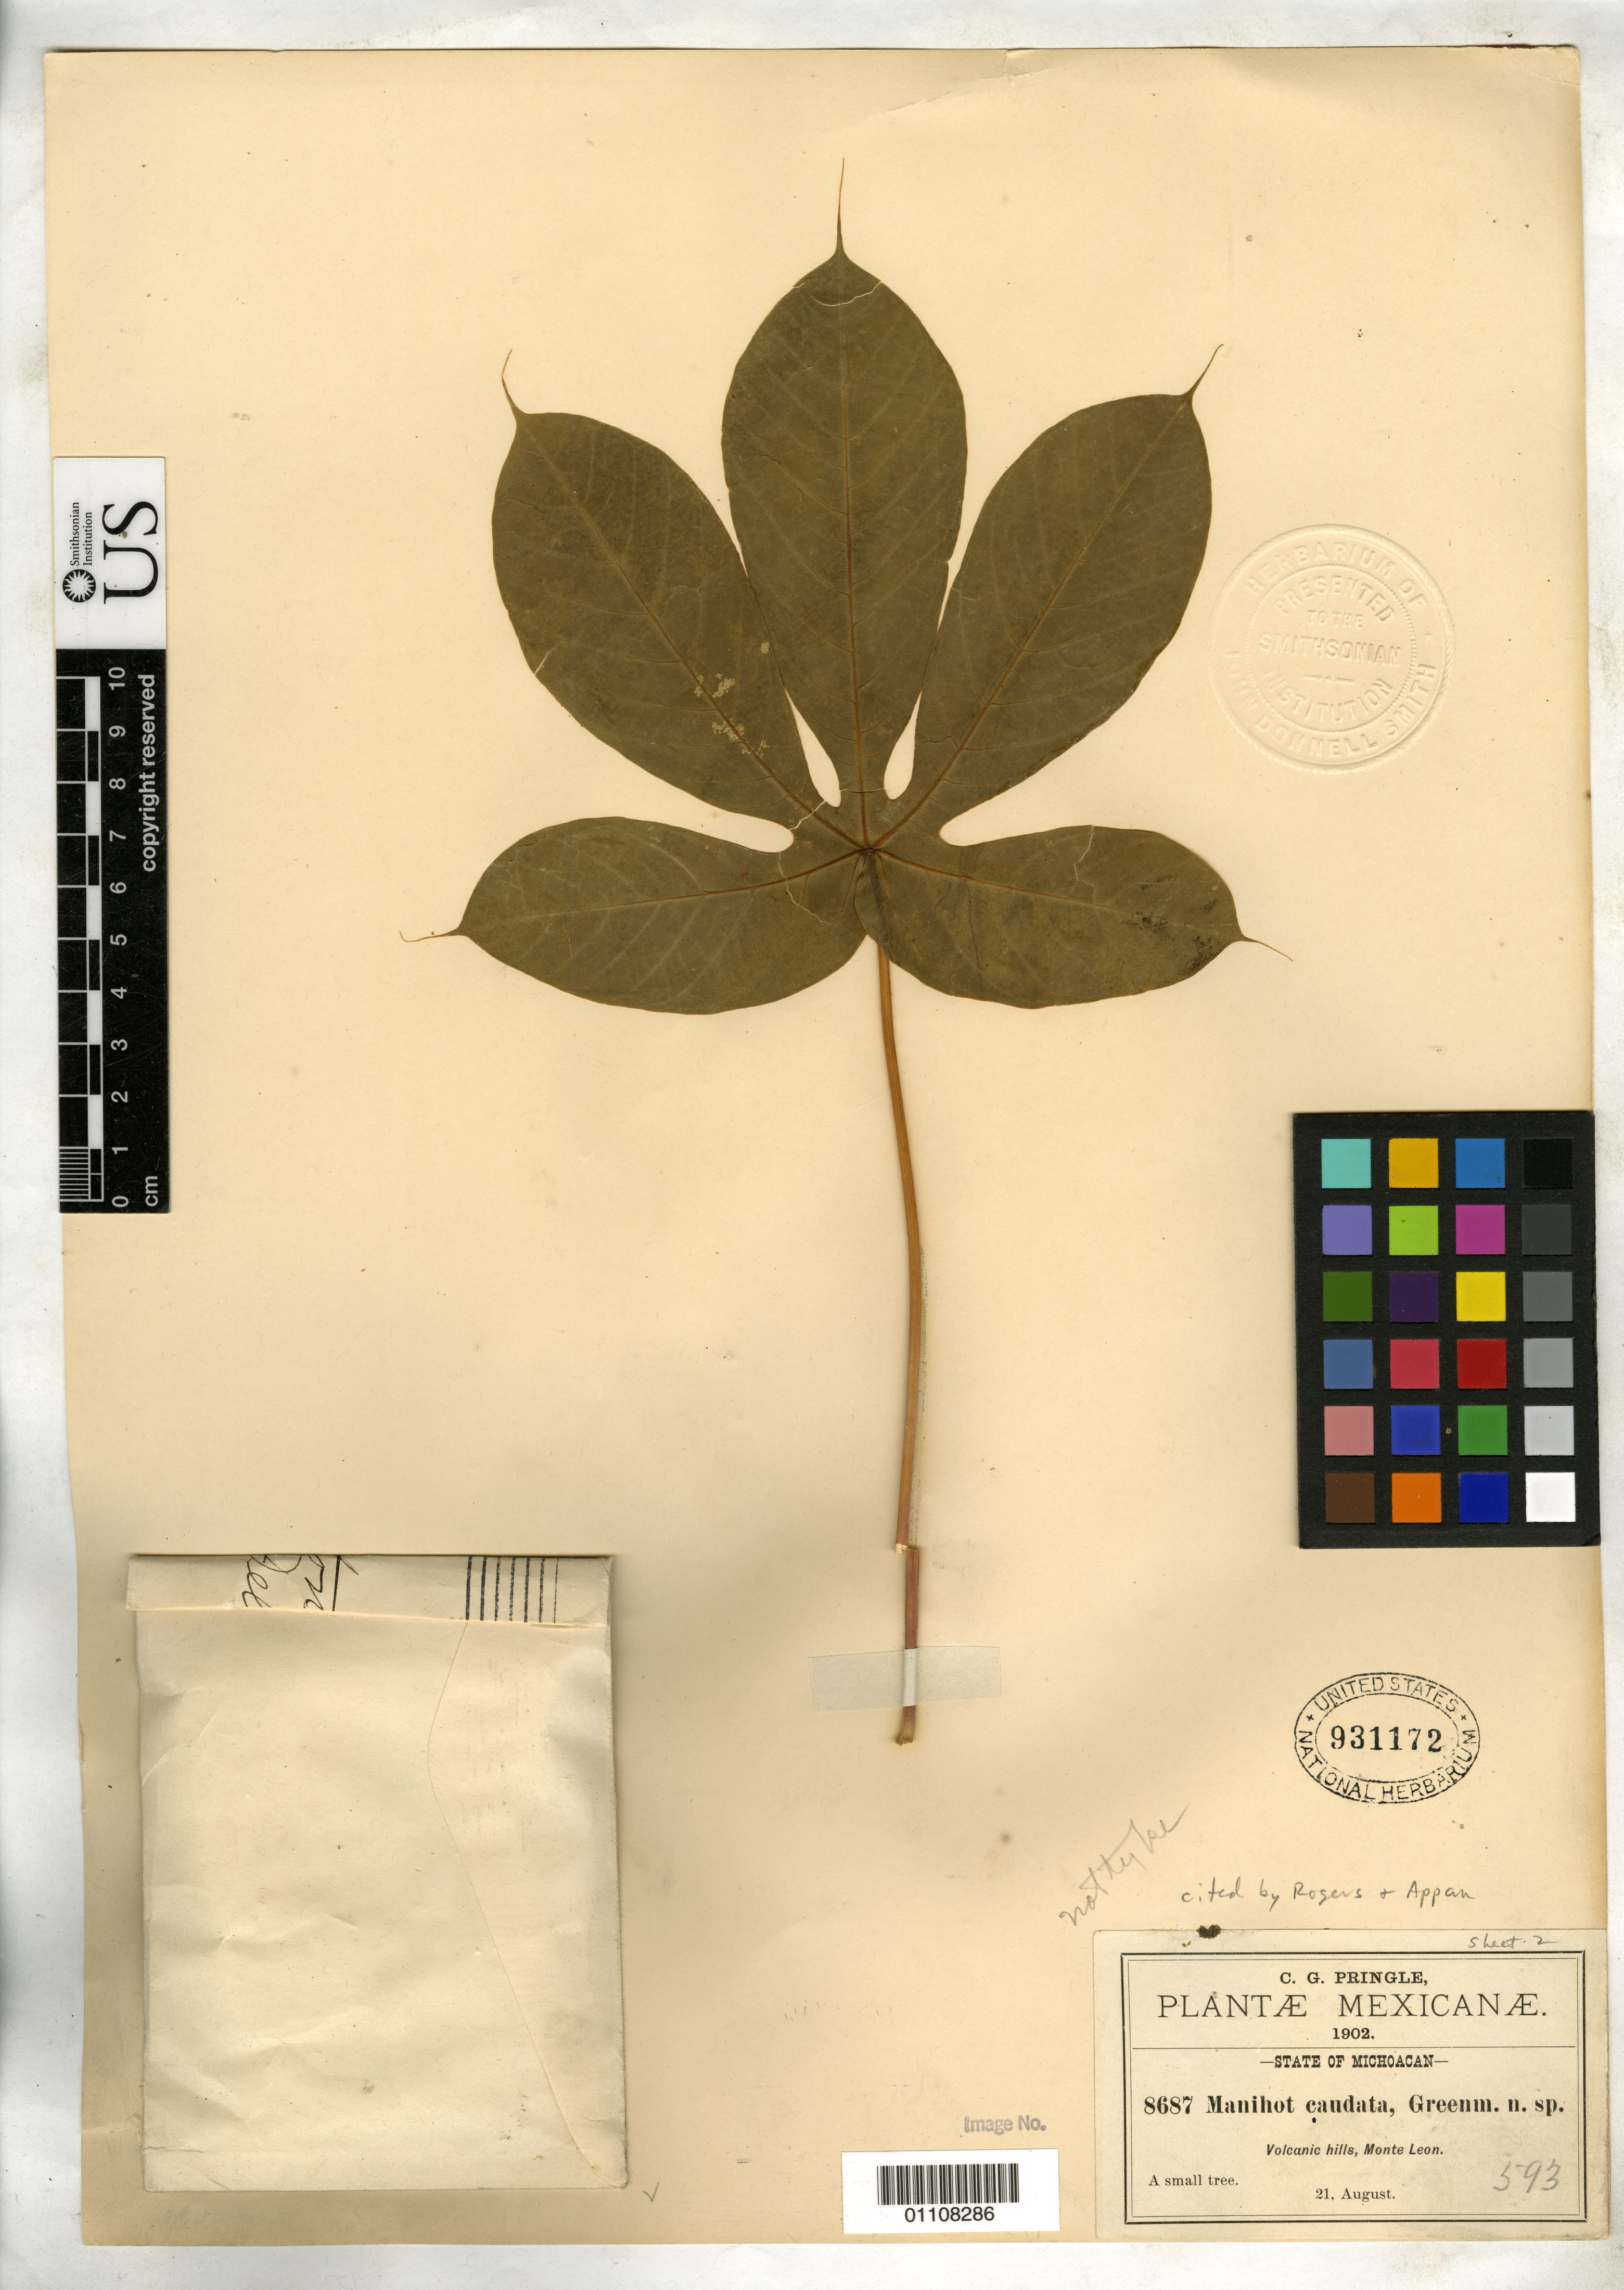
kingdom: Plantae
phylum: Tracheophyta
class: Magnoliopsida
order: Malpighiales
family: Euphorbiaceae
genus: Manihot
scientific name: Manihot caudata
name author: Greenm.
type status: Isosyntype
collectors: C. G. Pringle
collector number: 8687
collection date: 1902-08-21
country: Mexico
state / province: Michoacan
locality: Monte Leon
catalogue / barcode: US 931172